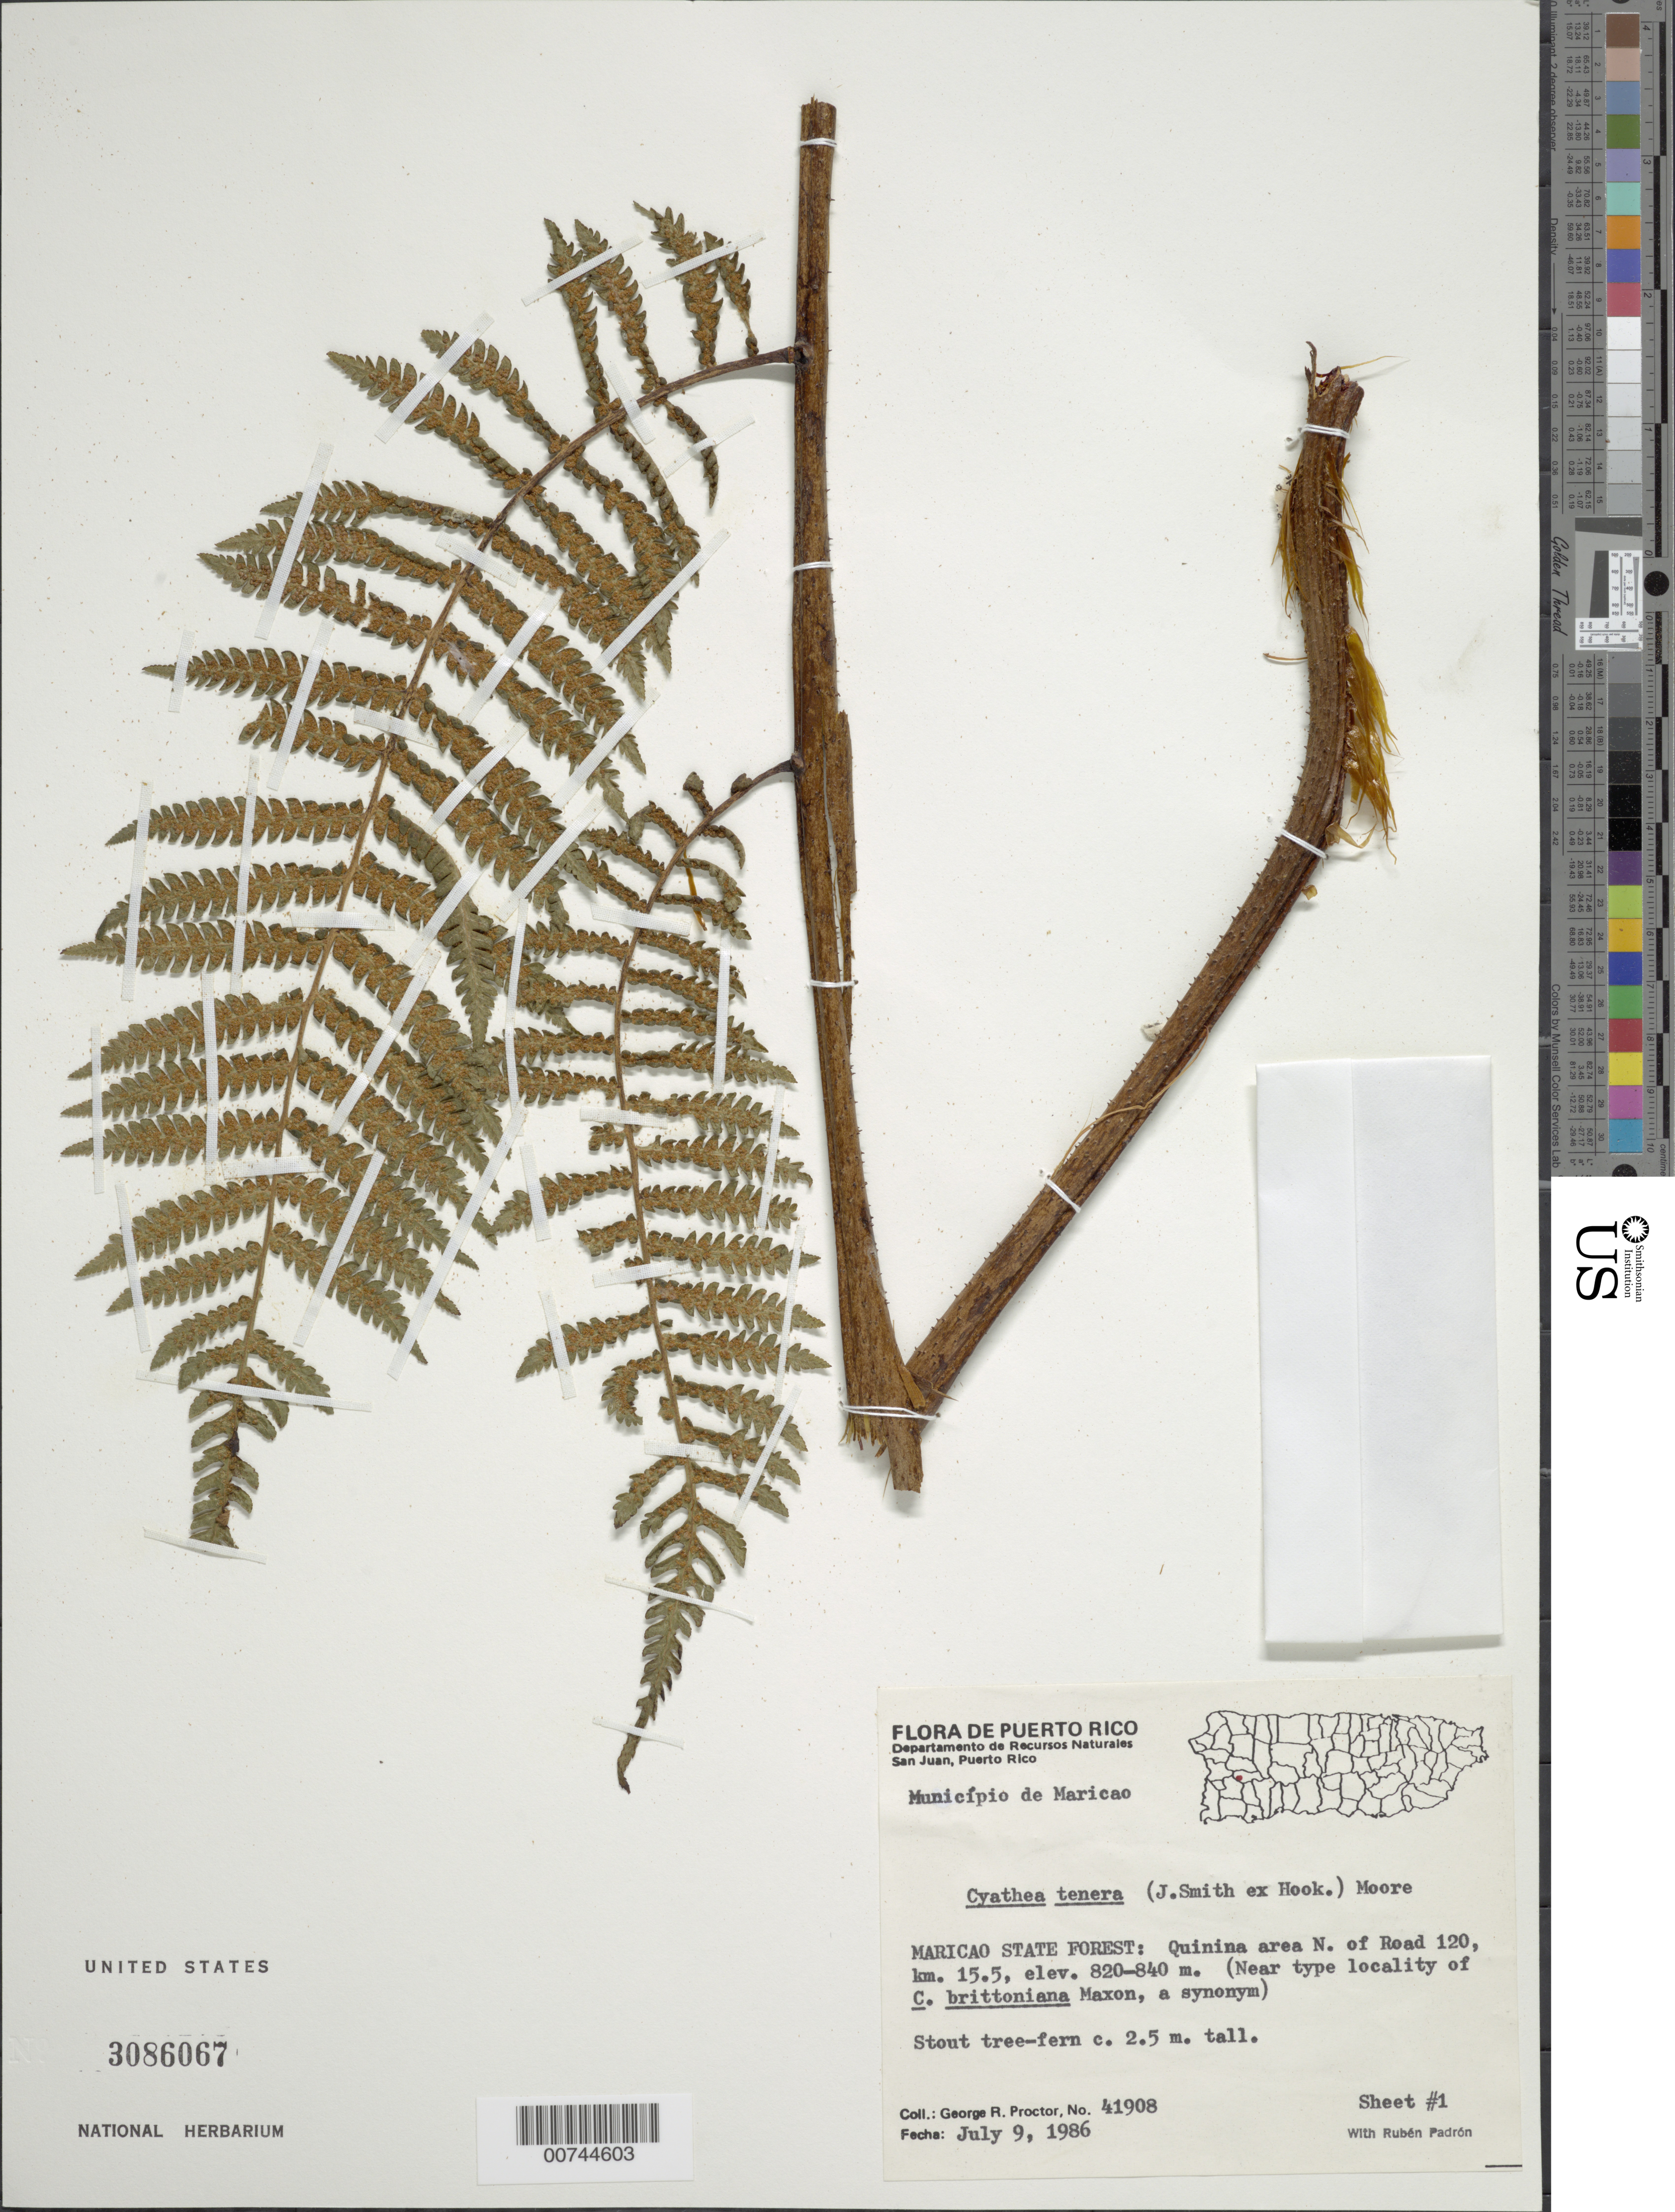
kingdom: Plantae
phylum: Tracheophyta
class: Polypodiopsida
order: Cyatheales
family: Cyatheaceae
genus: Cyathea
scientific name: Cyathea tenera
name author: (J. Sm. ex Hook.) T. Moore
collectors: G. R. Proctor & R. Padrón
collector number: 41908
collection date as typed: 09 Jul 1986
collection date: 1986-07-09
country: Puerto Rico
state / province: Maricao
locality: Maricao State Forest: Quinina area N. of Road 120, km 15.5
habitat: Stout tree-fern c. 2.5 m tall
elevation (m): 820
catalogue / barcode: US 3086067